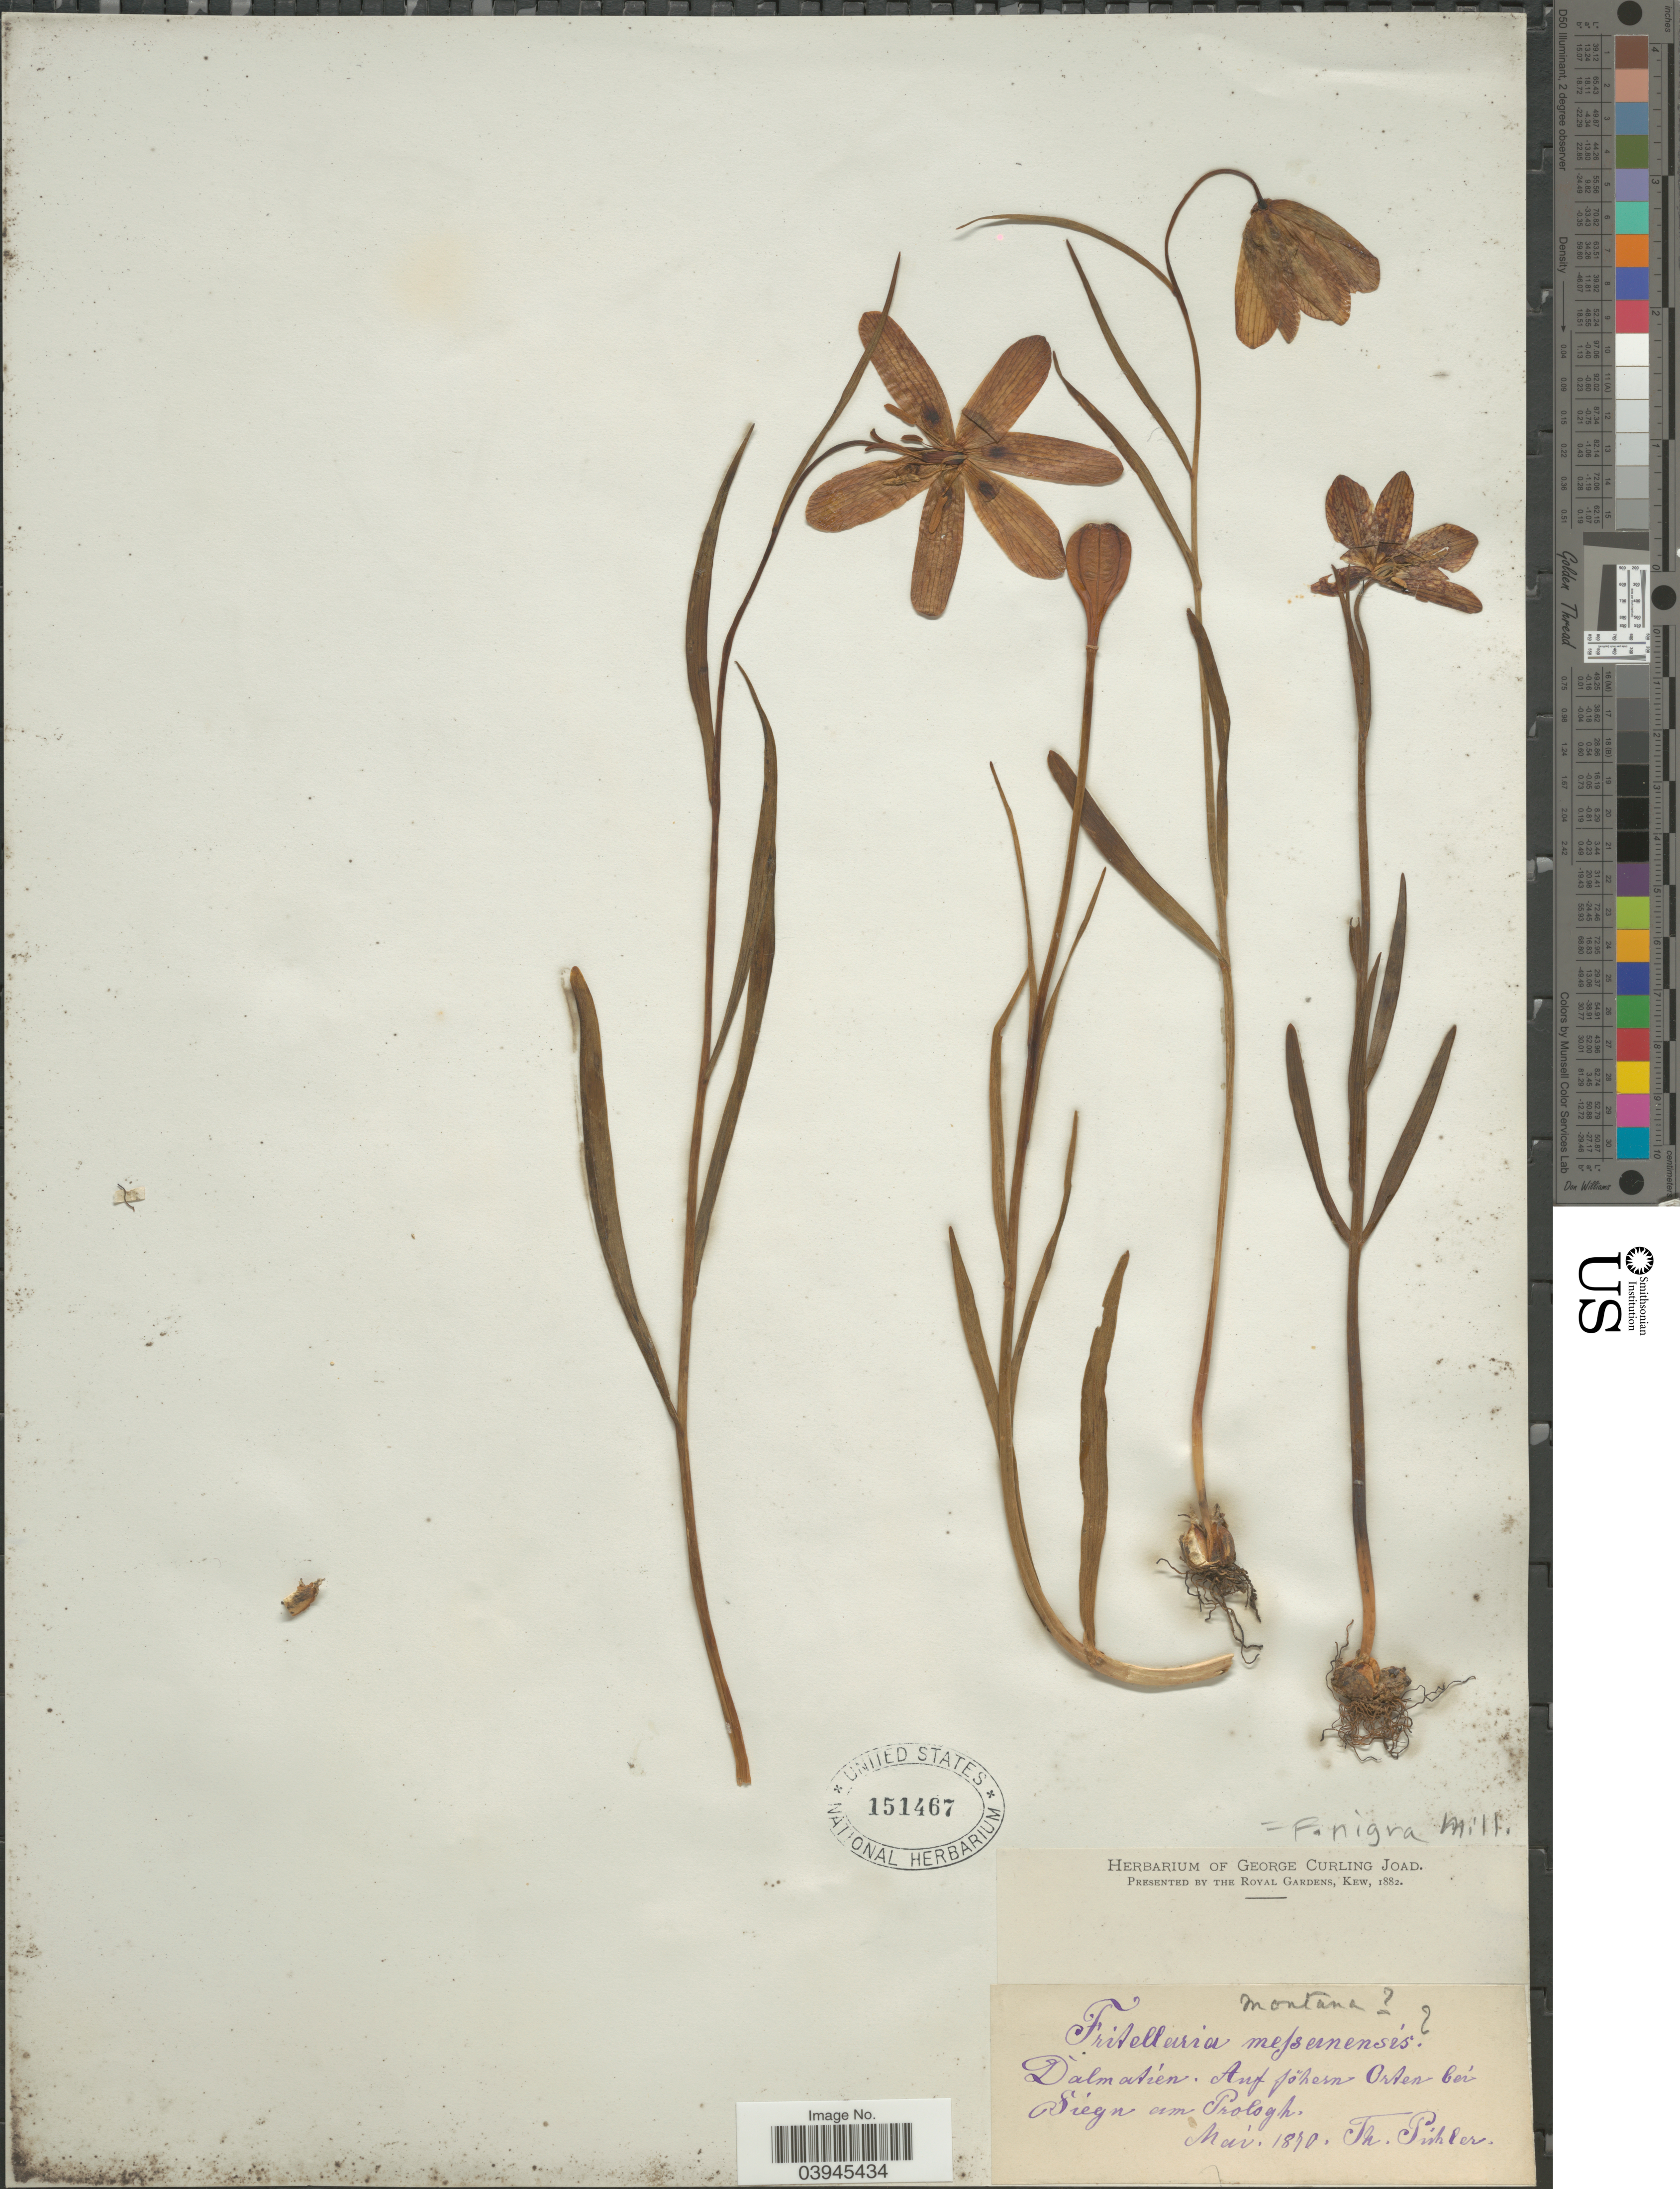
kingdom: Plantae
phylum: Tracheophyta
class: Liliopsida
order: Liliales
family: Liliaceae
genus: Fritillaria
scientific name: Fritillaria pontica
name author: Wahlenb.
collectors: T. Pichler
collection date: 1870-03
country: Croatia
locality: Dalmatíen. Auf pöhern Orten bei Siegn am Prologh.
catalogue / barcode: US 151467